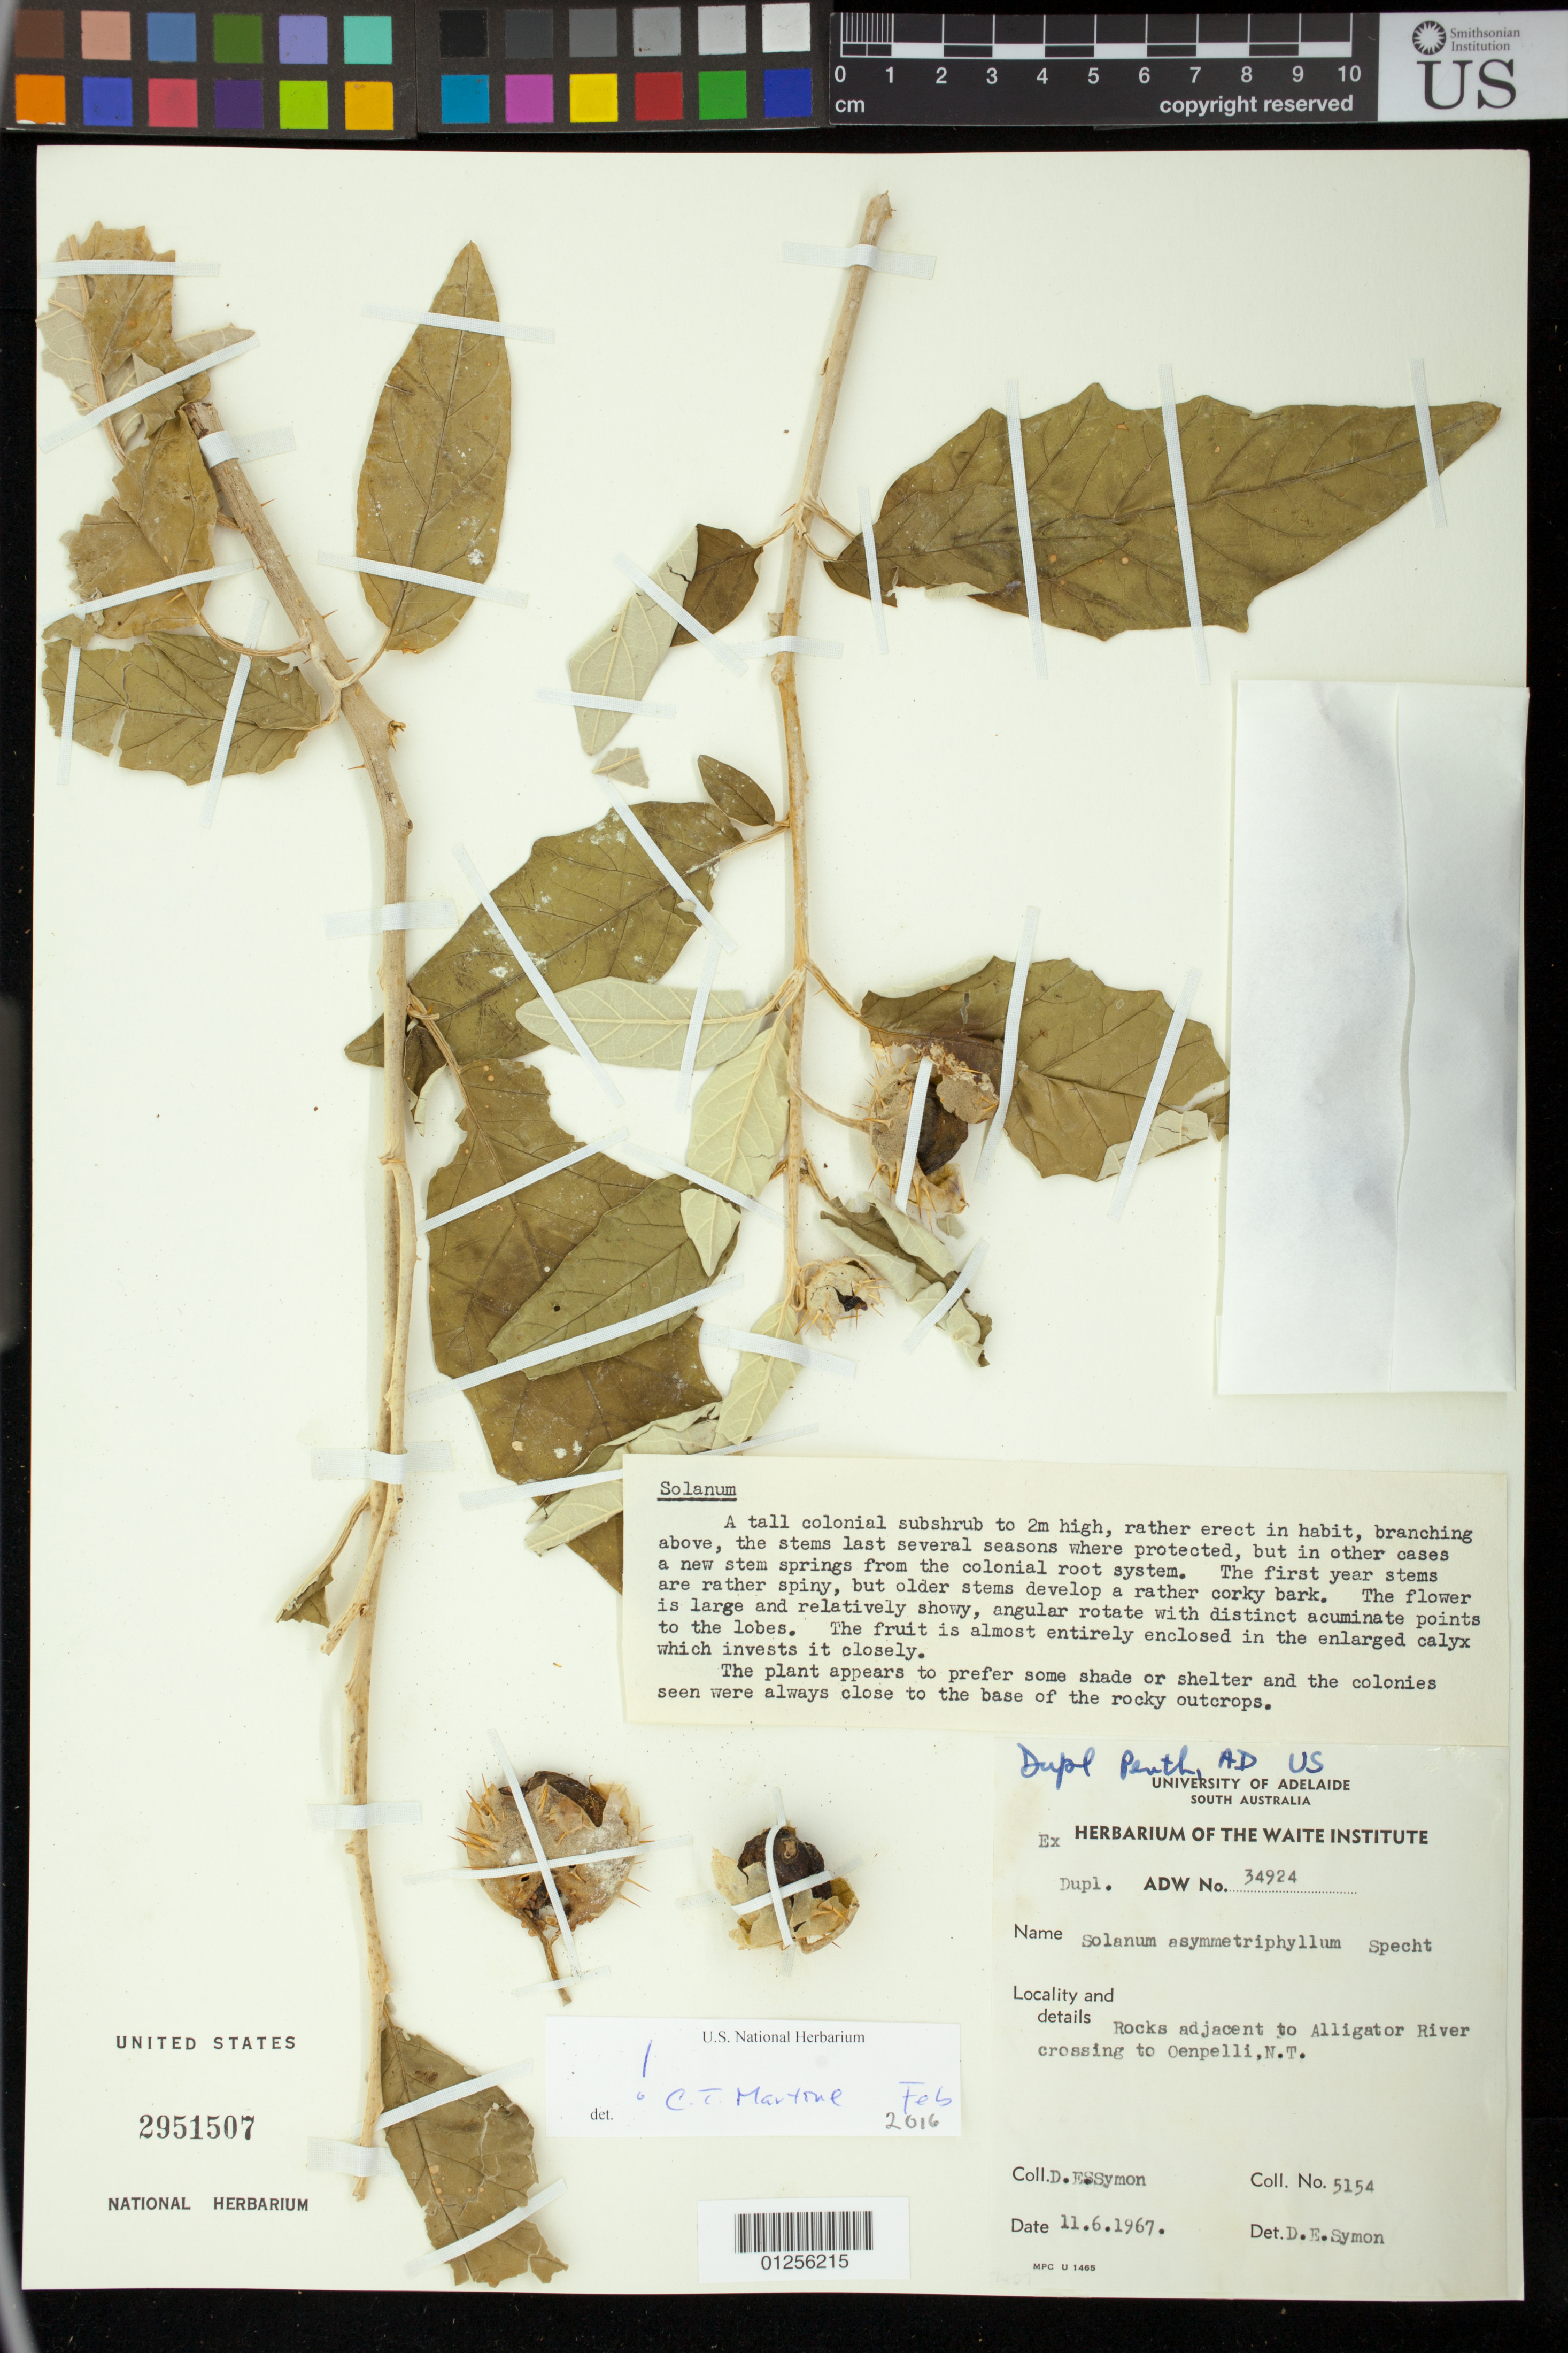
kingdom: Plantae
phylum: Tracheophyta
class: Magnoliopsida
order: Solanales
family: Solanaceae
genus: Solanum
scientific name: Solanum asymmetriphyllum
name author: Specht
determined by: Martine, C.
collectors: D. Symon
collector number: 34924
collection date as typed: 11 Jun 1967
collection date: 1967-06-11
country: Australia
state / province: Northern Territory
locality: Alligator River, crossing to Oenpelli.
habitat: Rocks adjacent to river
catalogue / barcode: US 2951507